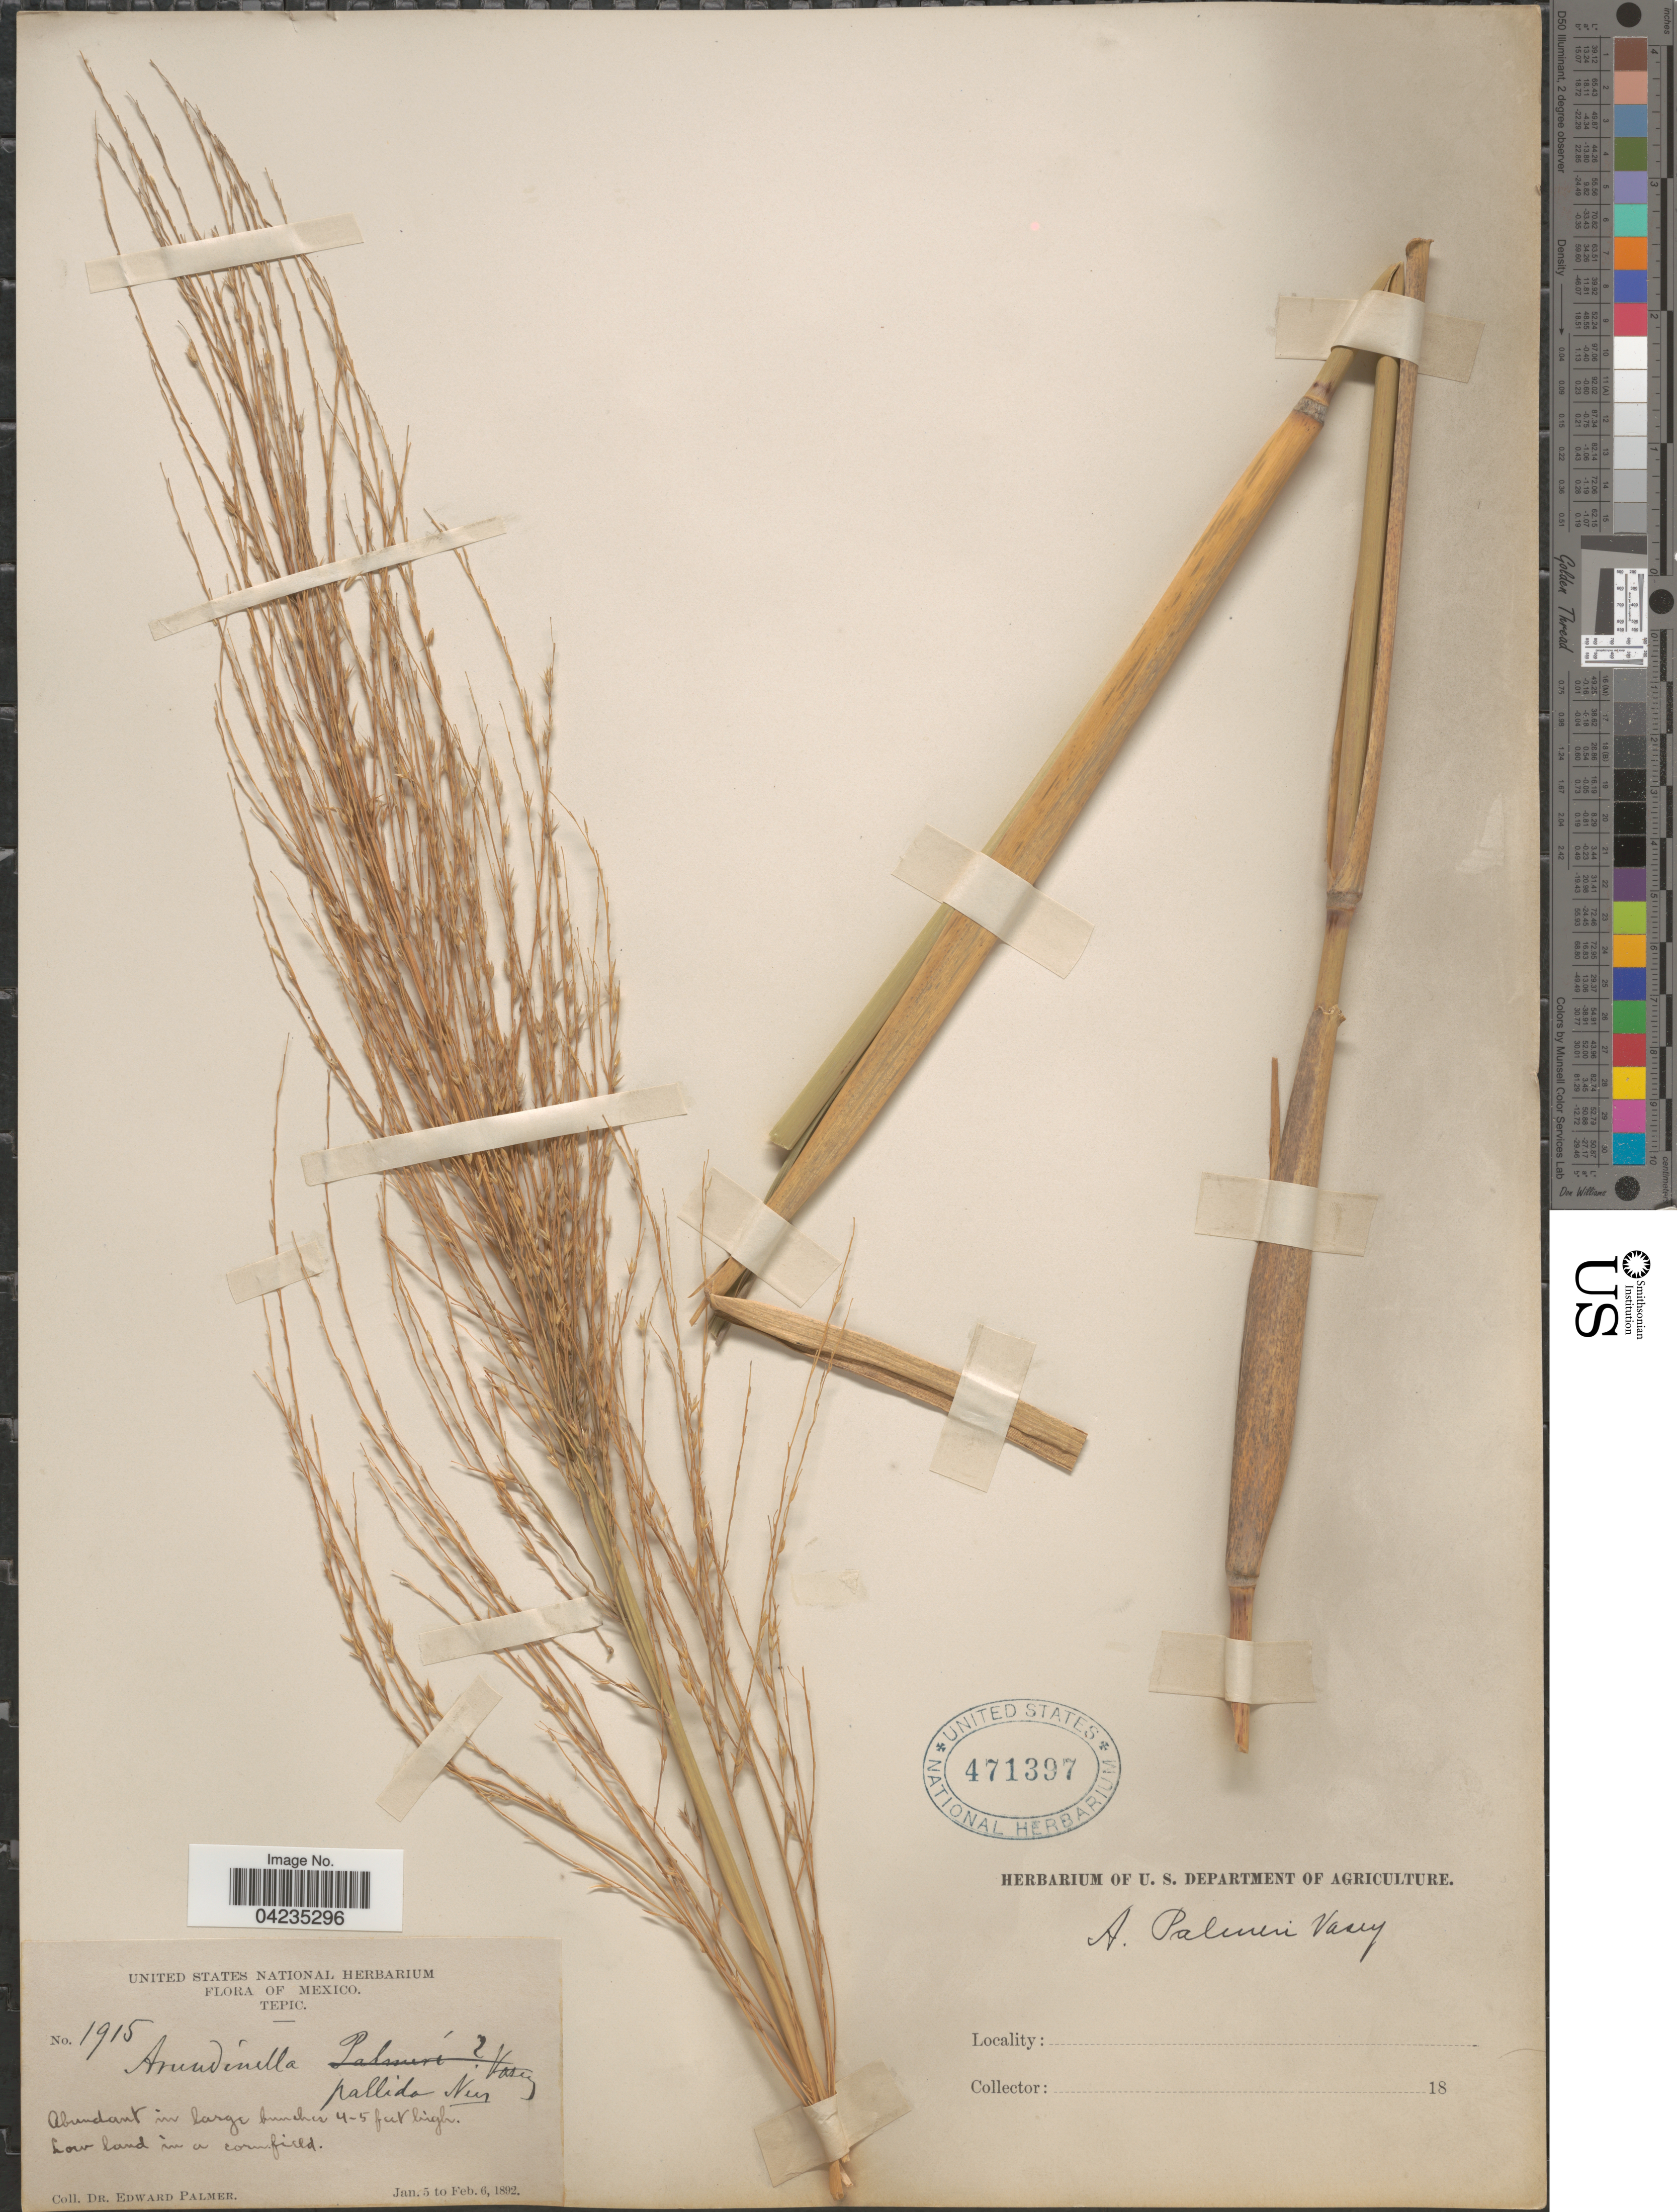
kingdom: Plantae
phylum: Tracheophyta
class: Liliopsida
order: Poales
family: Poaceae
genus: Arundinella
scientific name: Arundinella hispida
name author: (Humb. & Bonpl. ex Willd.) Kuntze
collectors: E. Palmer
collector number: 1915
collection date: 1892-01-05/1892-02-06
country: Mexico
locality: Tepic.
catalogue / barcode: US 471397